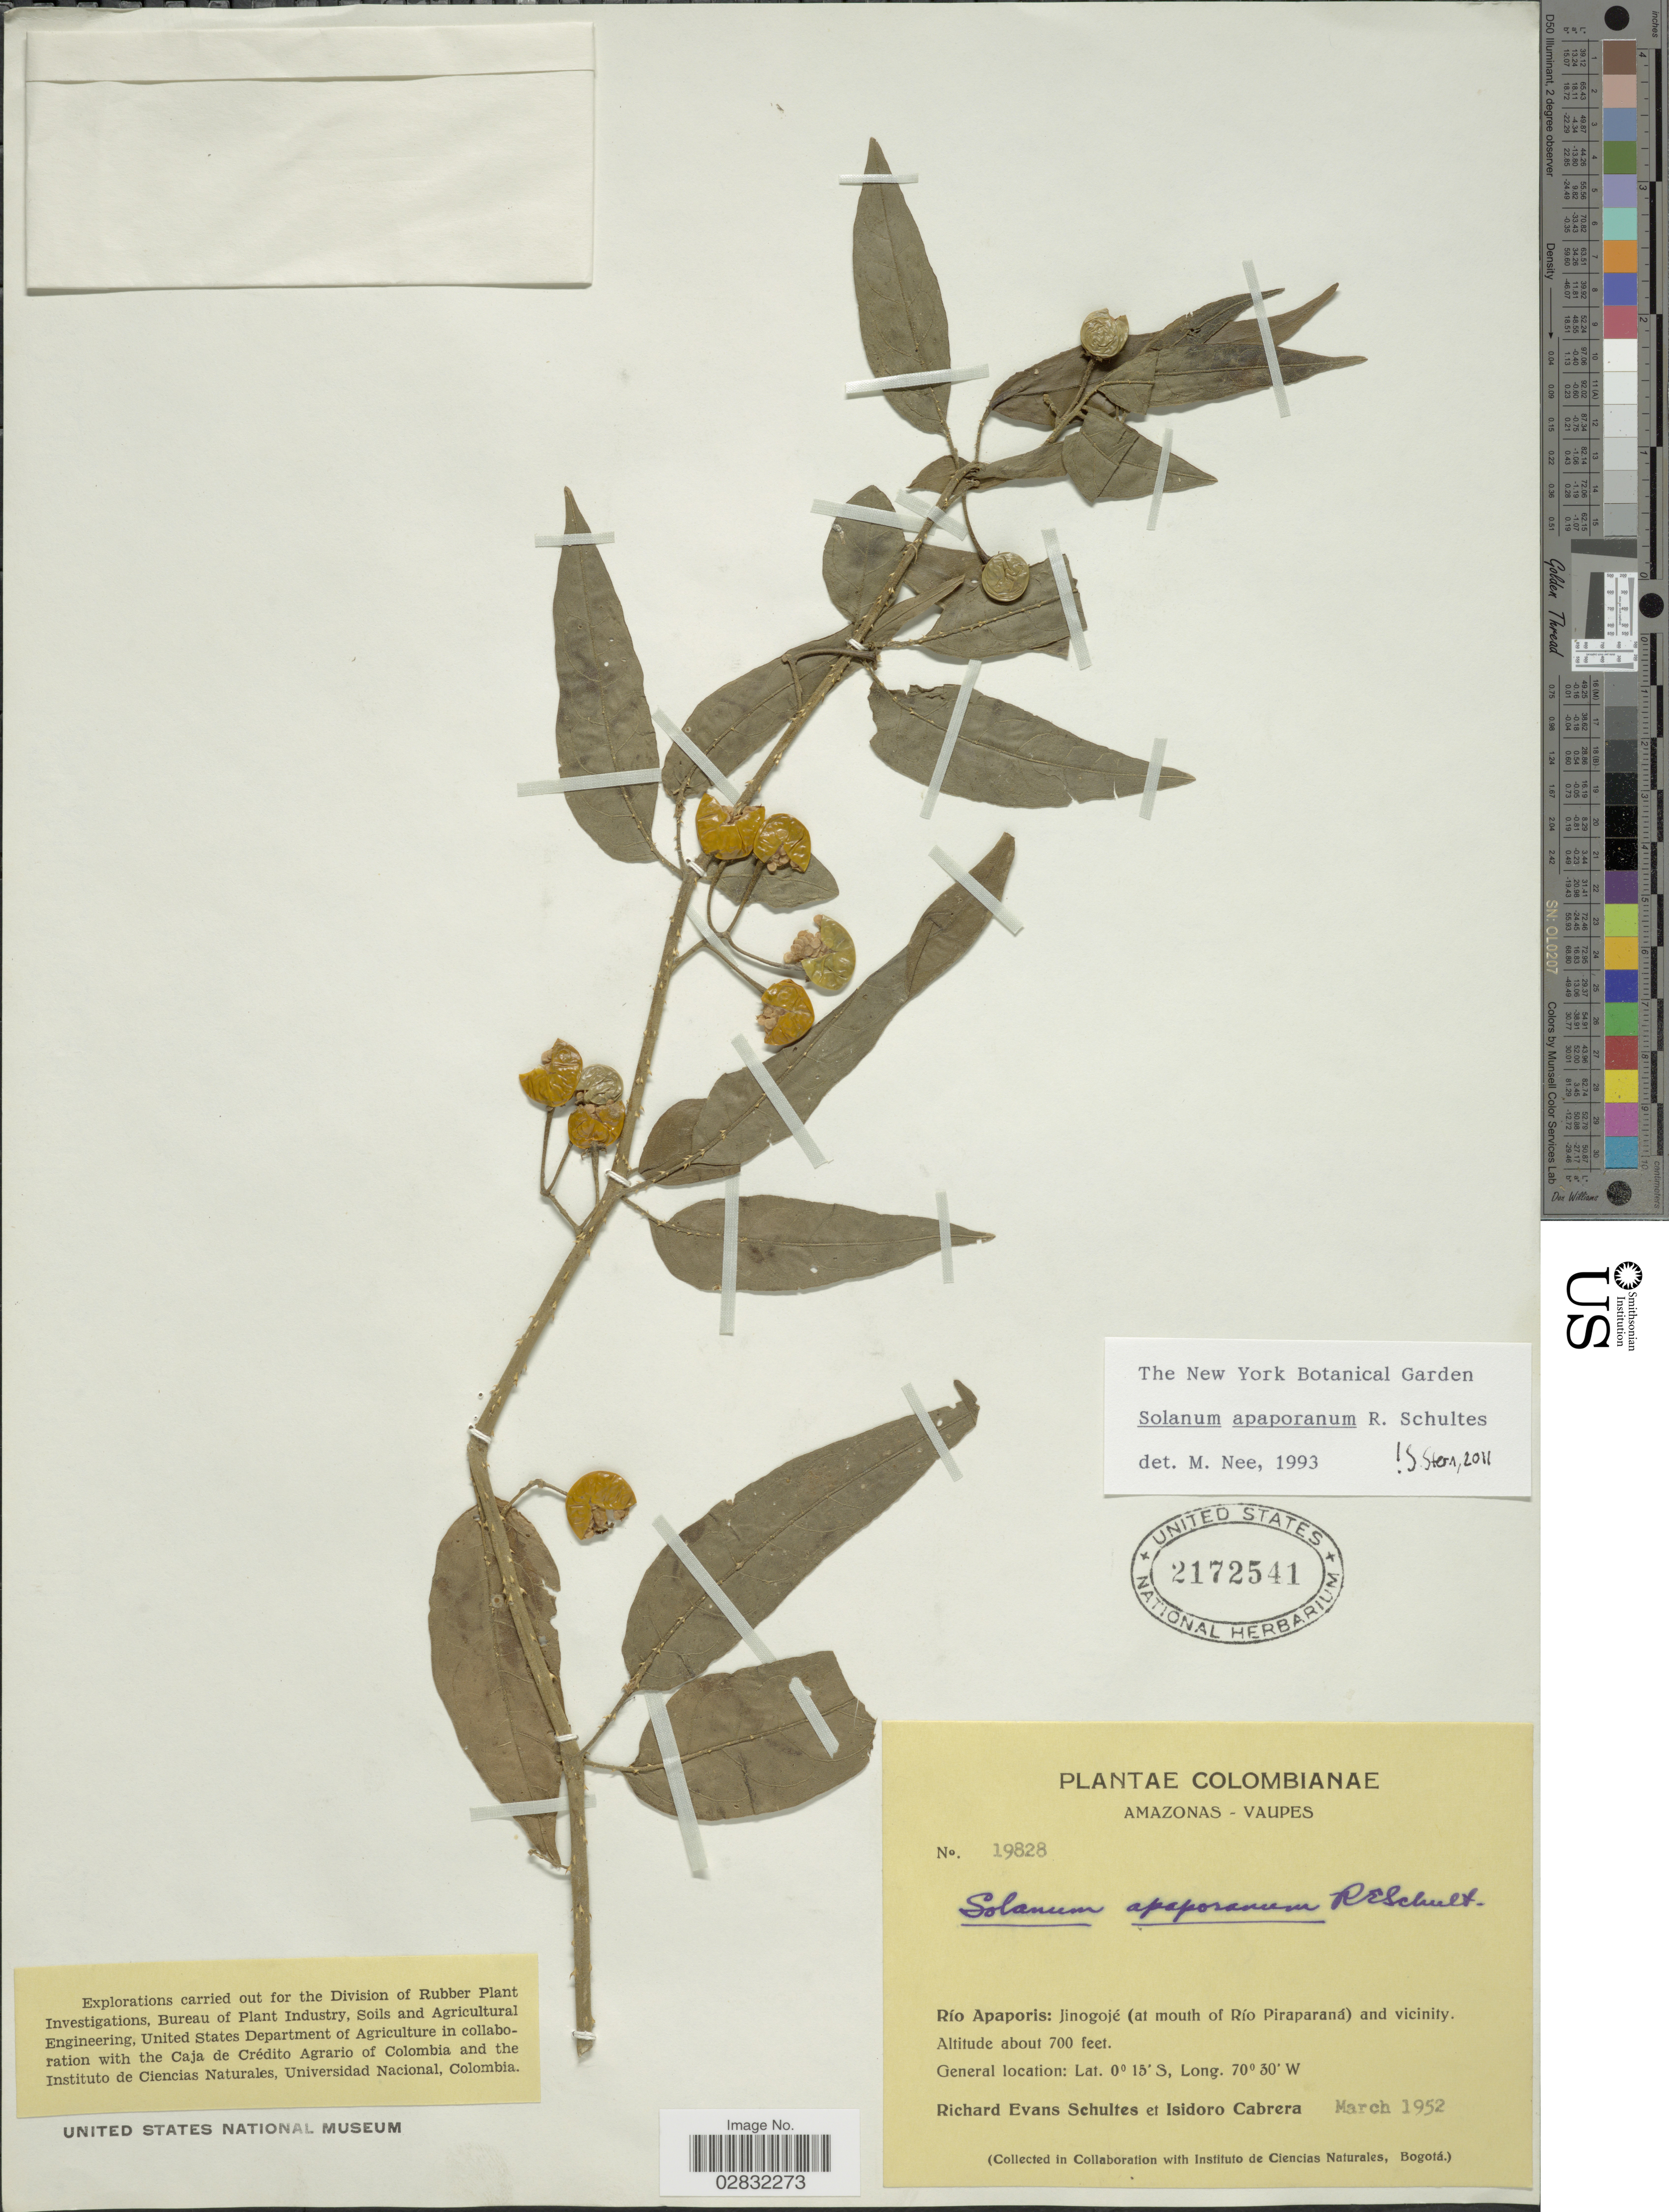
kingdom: Plantae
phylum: Tracheophyta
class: Magnoliopsida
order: Solanales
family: Solanaceae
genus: Solanum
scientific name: Solanum apaporanum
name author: R.E. Schult.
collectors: R. E. Schultes & I. Cabrera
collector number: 19828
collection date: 1952-03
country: Colombia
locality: Amazonas - Vaupes, Río Apaporis: Jinogojé (at mouth of Rio Piraparaná) and vicinity.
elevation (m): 213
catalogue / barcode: US 2172541